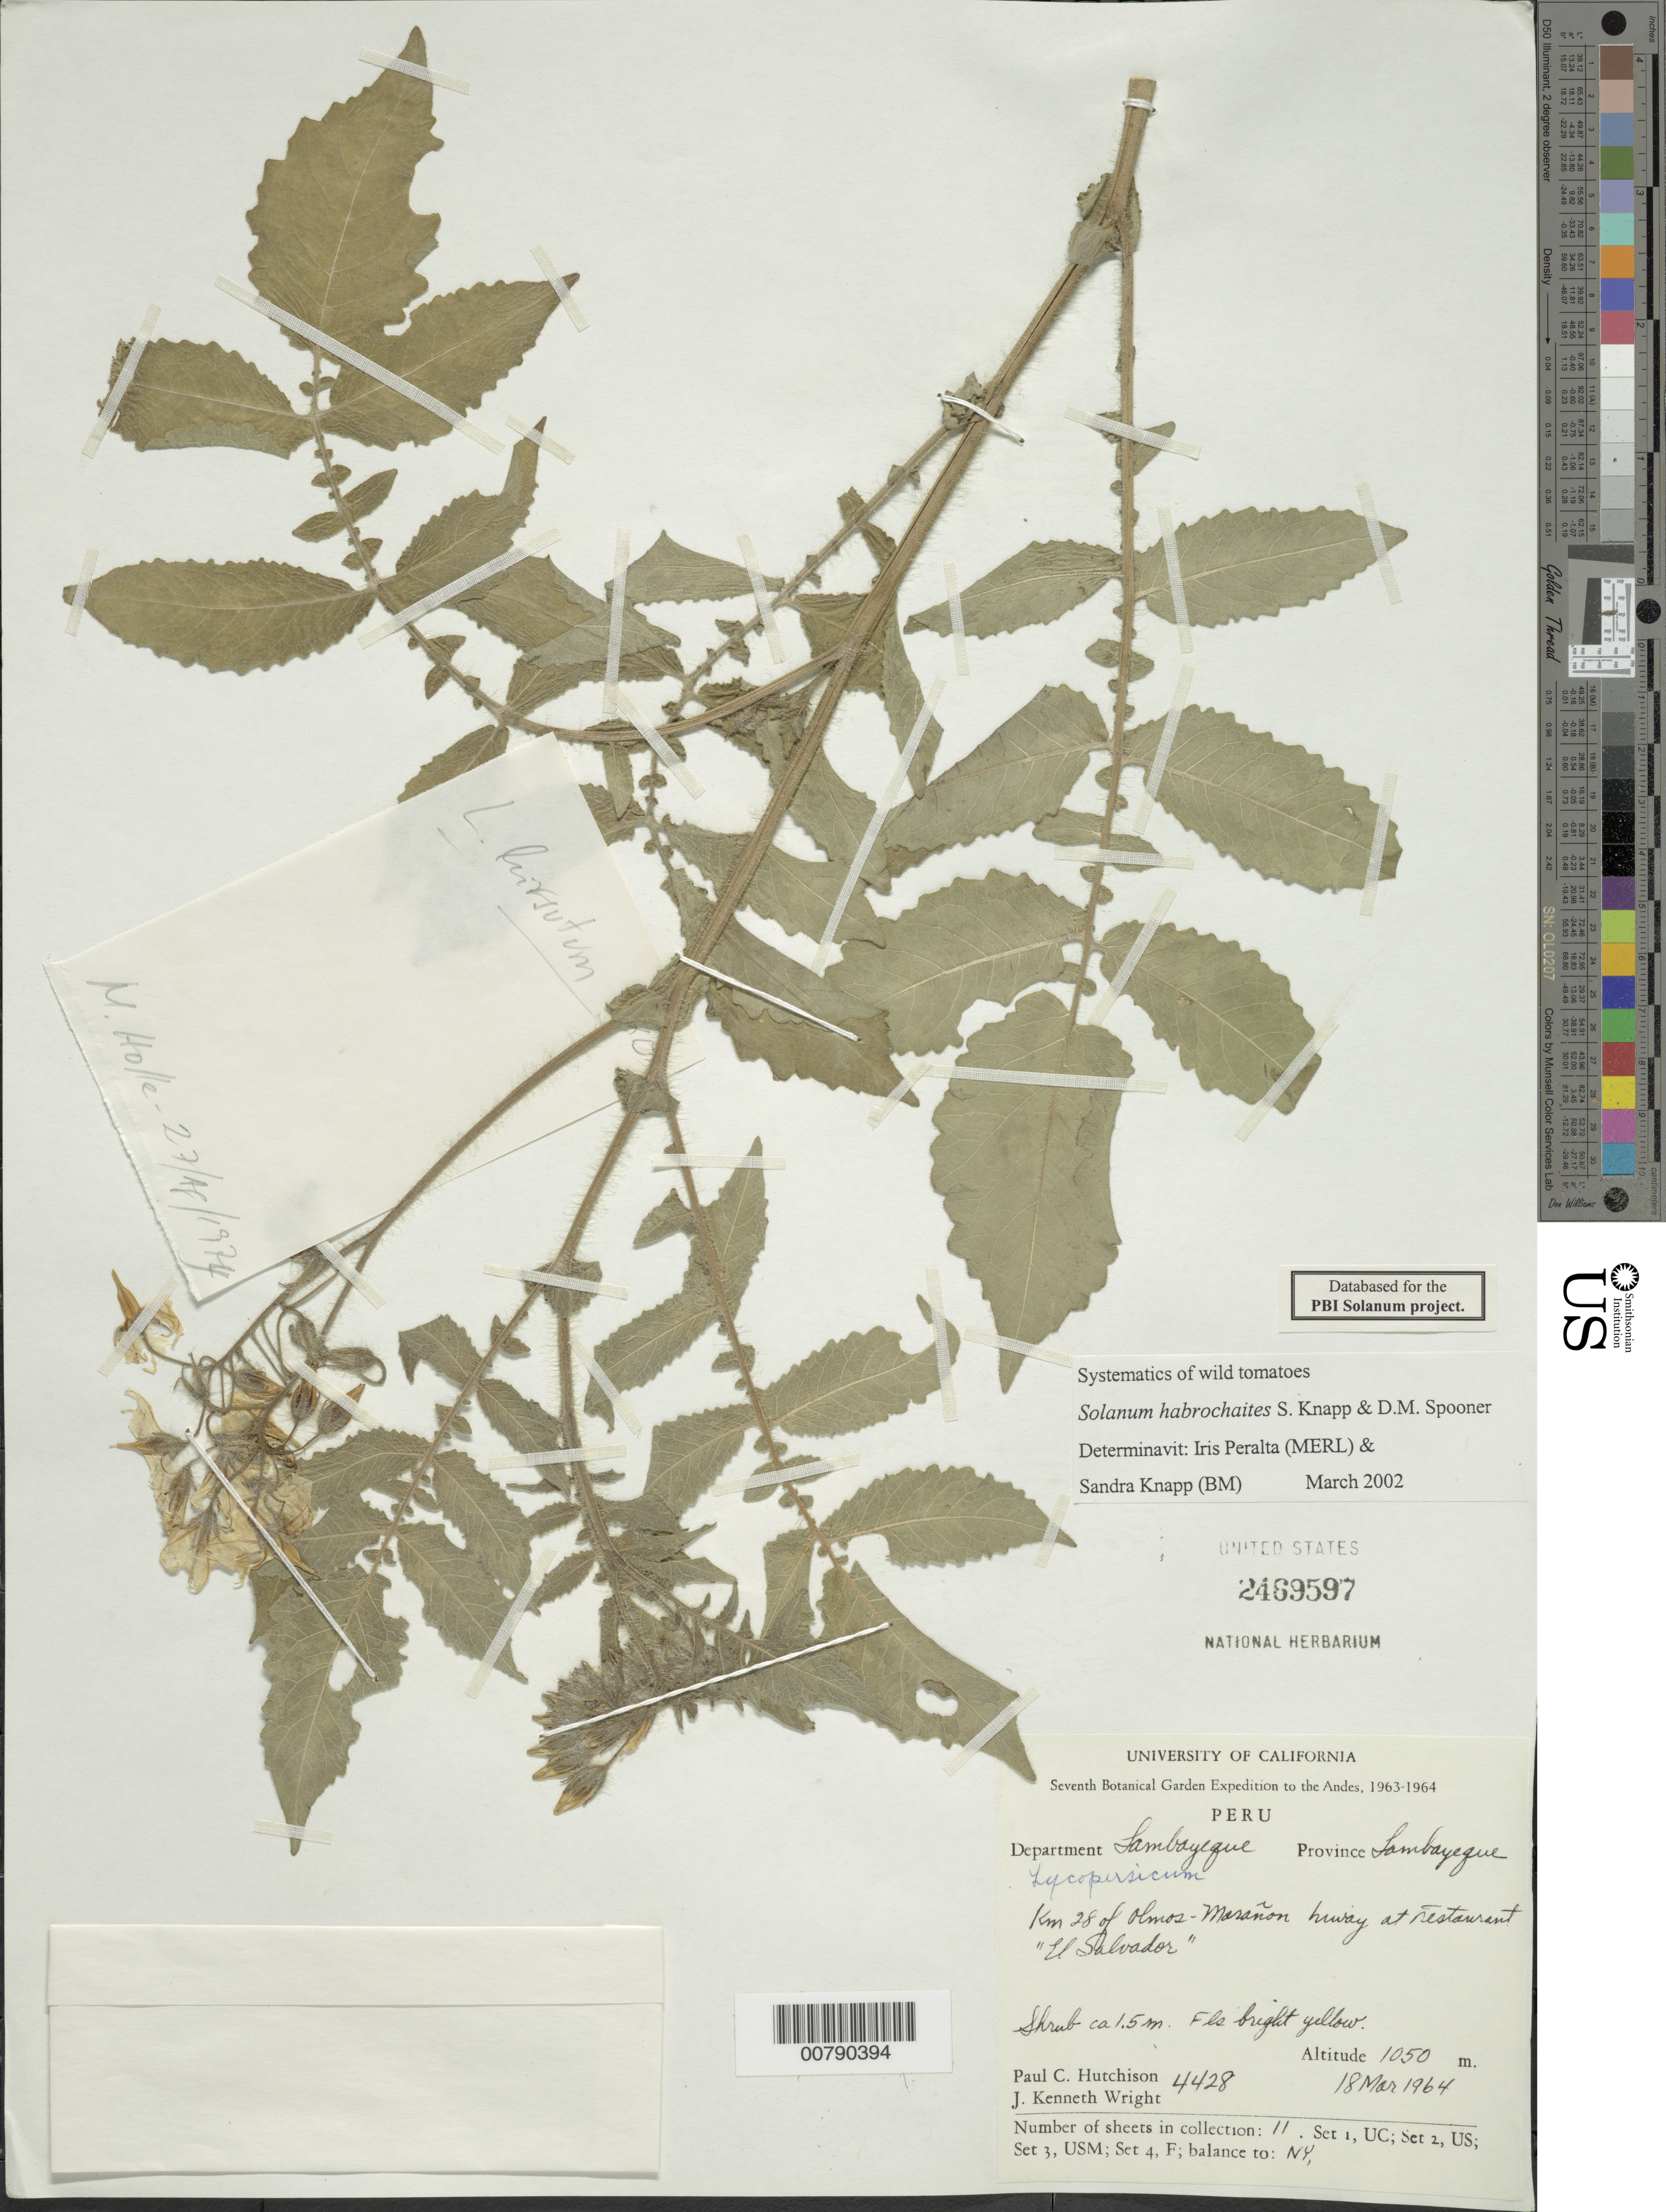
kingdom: Plantae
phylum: Tracheophyta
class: Magnoliopsida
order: Solanales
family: Solanaceae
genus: Solanum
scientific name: Solanum habrochaites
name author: S. Knapp & D.M. Spooner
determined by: Knapp, S. D.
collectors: P. C. Hutchison & J. K. Wright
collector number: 4428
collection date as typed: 18 Mar 1964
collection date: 1964-03-18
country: Peru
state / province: Lambayeque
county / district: Lambayeque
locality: road to Jaen, km 28 E of Olmos, vicinity of the restaurant El Salvador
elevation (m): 1050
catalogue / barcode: US 2469597